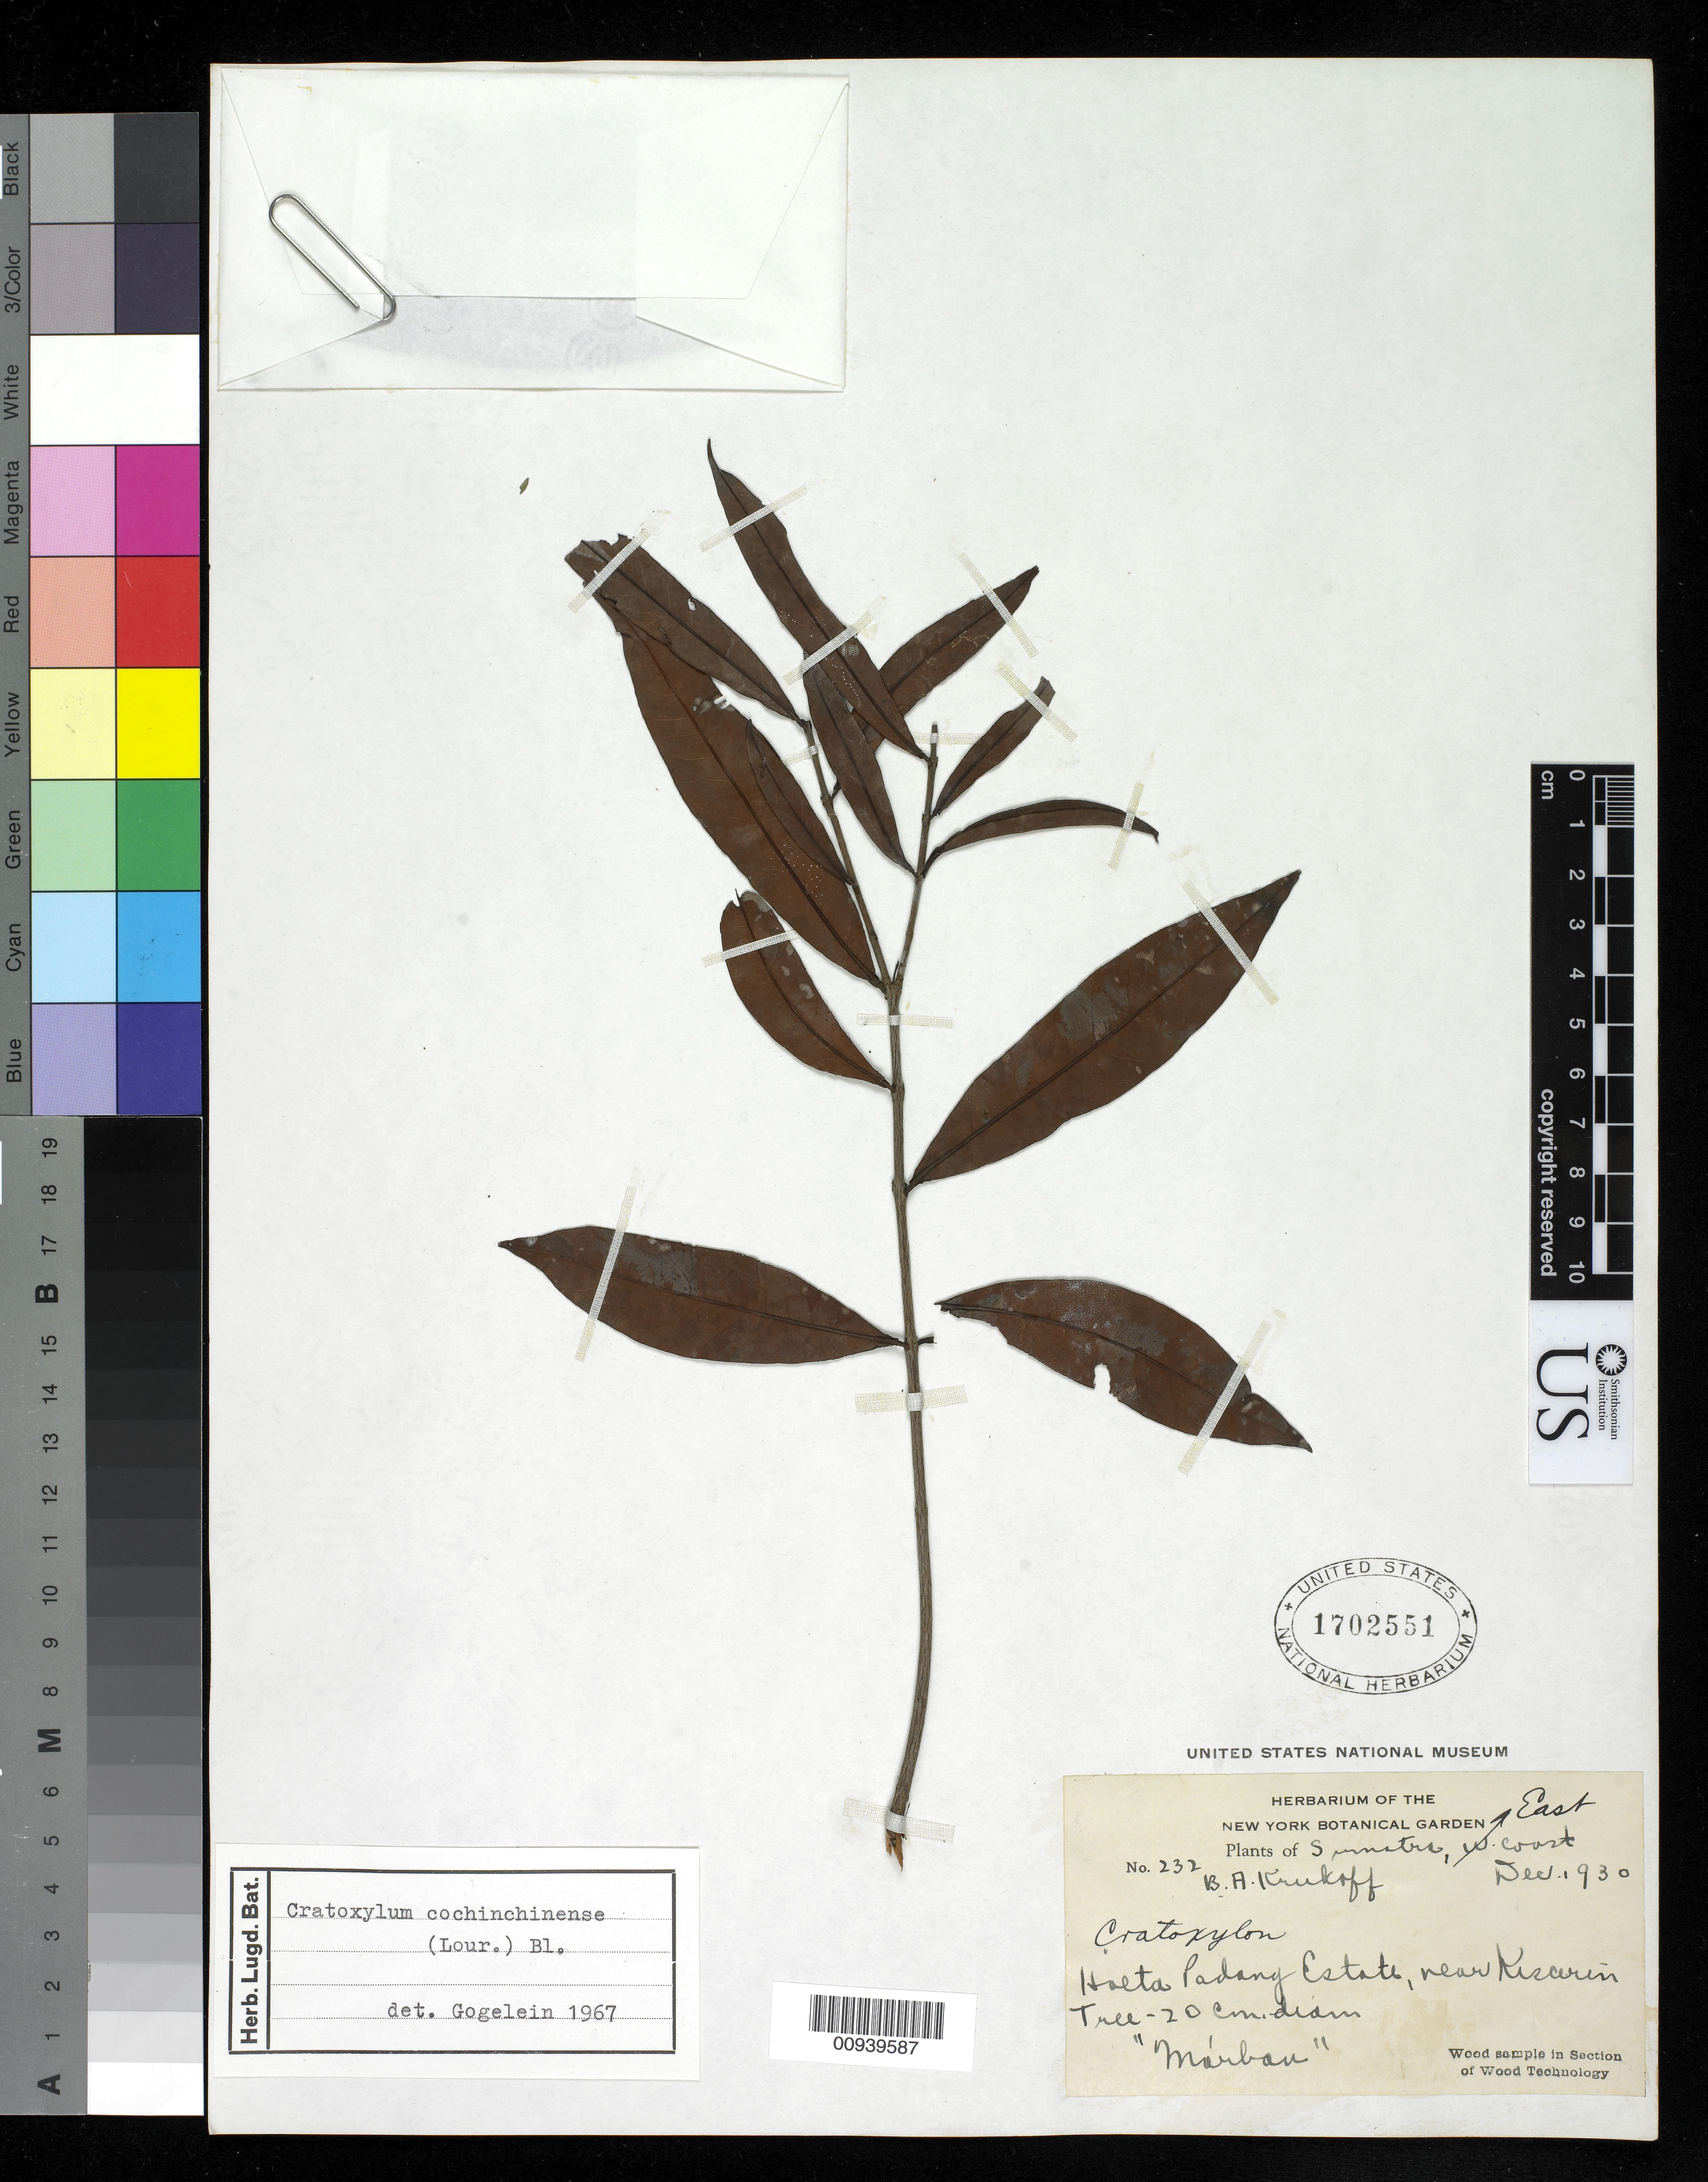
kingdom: Plantae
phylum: Tracheophyta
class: Magnoliopsida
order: Malpighiales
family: Hypericaceae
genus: Cratoxylum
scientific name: Cratoxylum cochinchinense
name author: (Lour.) Blume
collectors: B. A. Krukoff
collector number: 232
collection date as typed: Dec 1930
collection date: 1930-12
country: Indonesia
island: Sumatra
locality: East Coast, Hoeta Padang Estate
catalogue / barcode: US 1702551